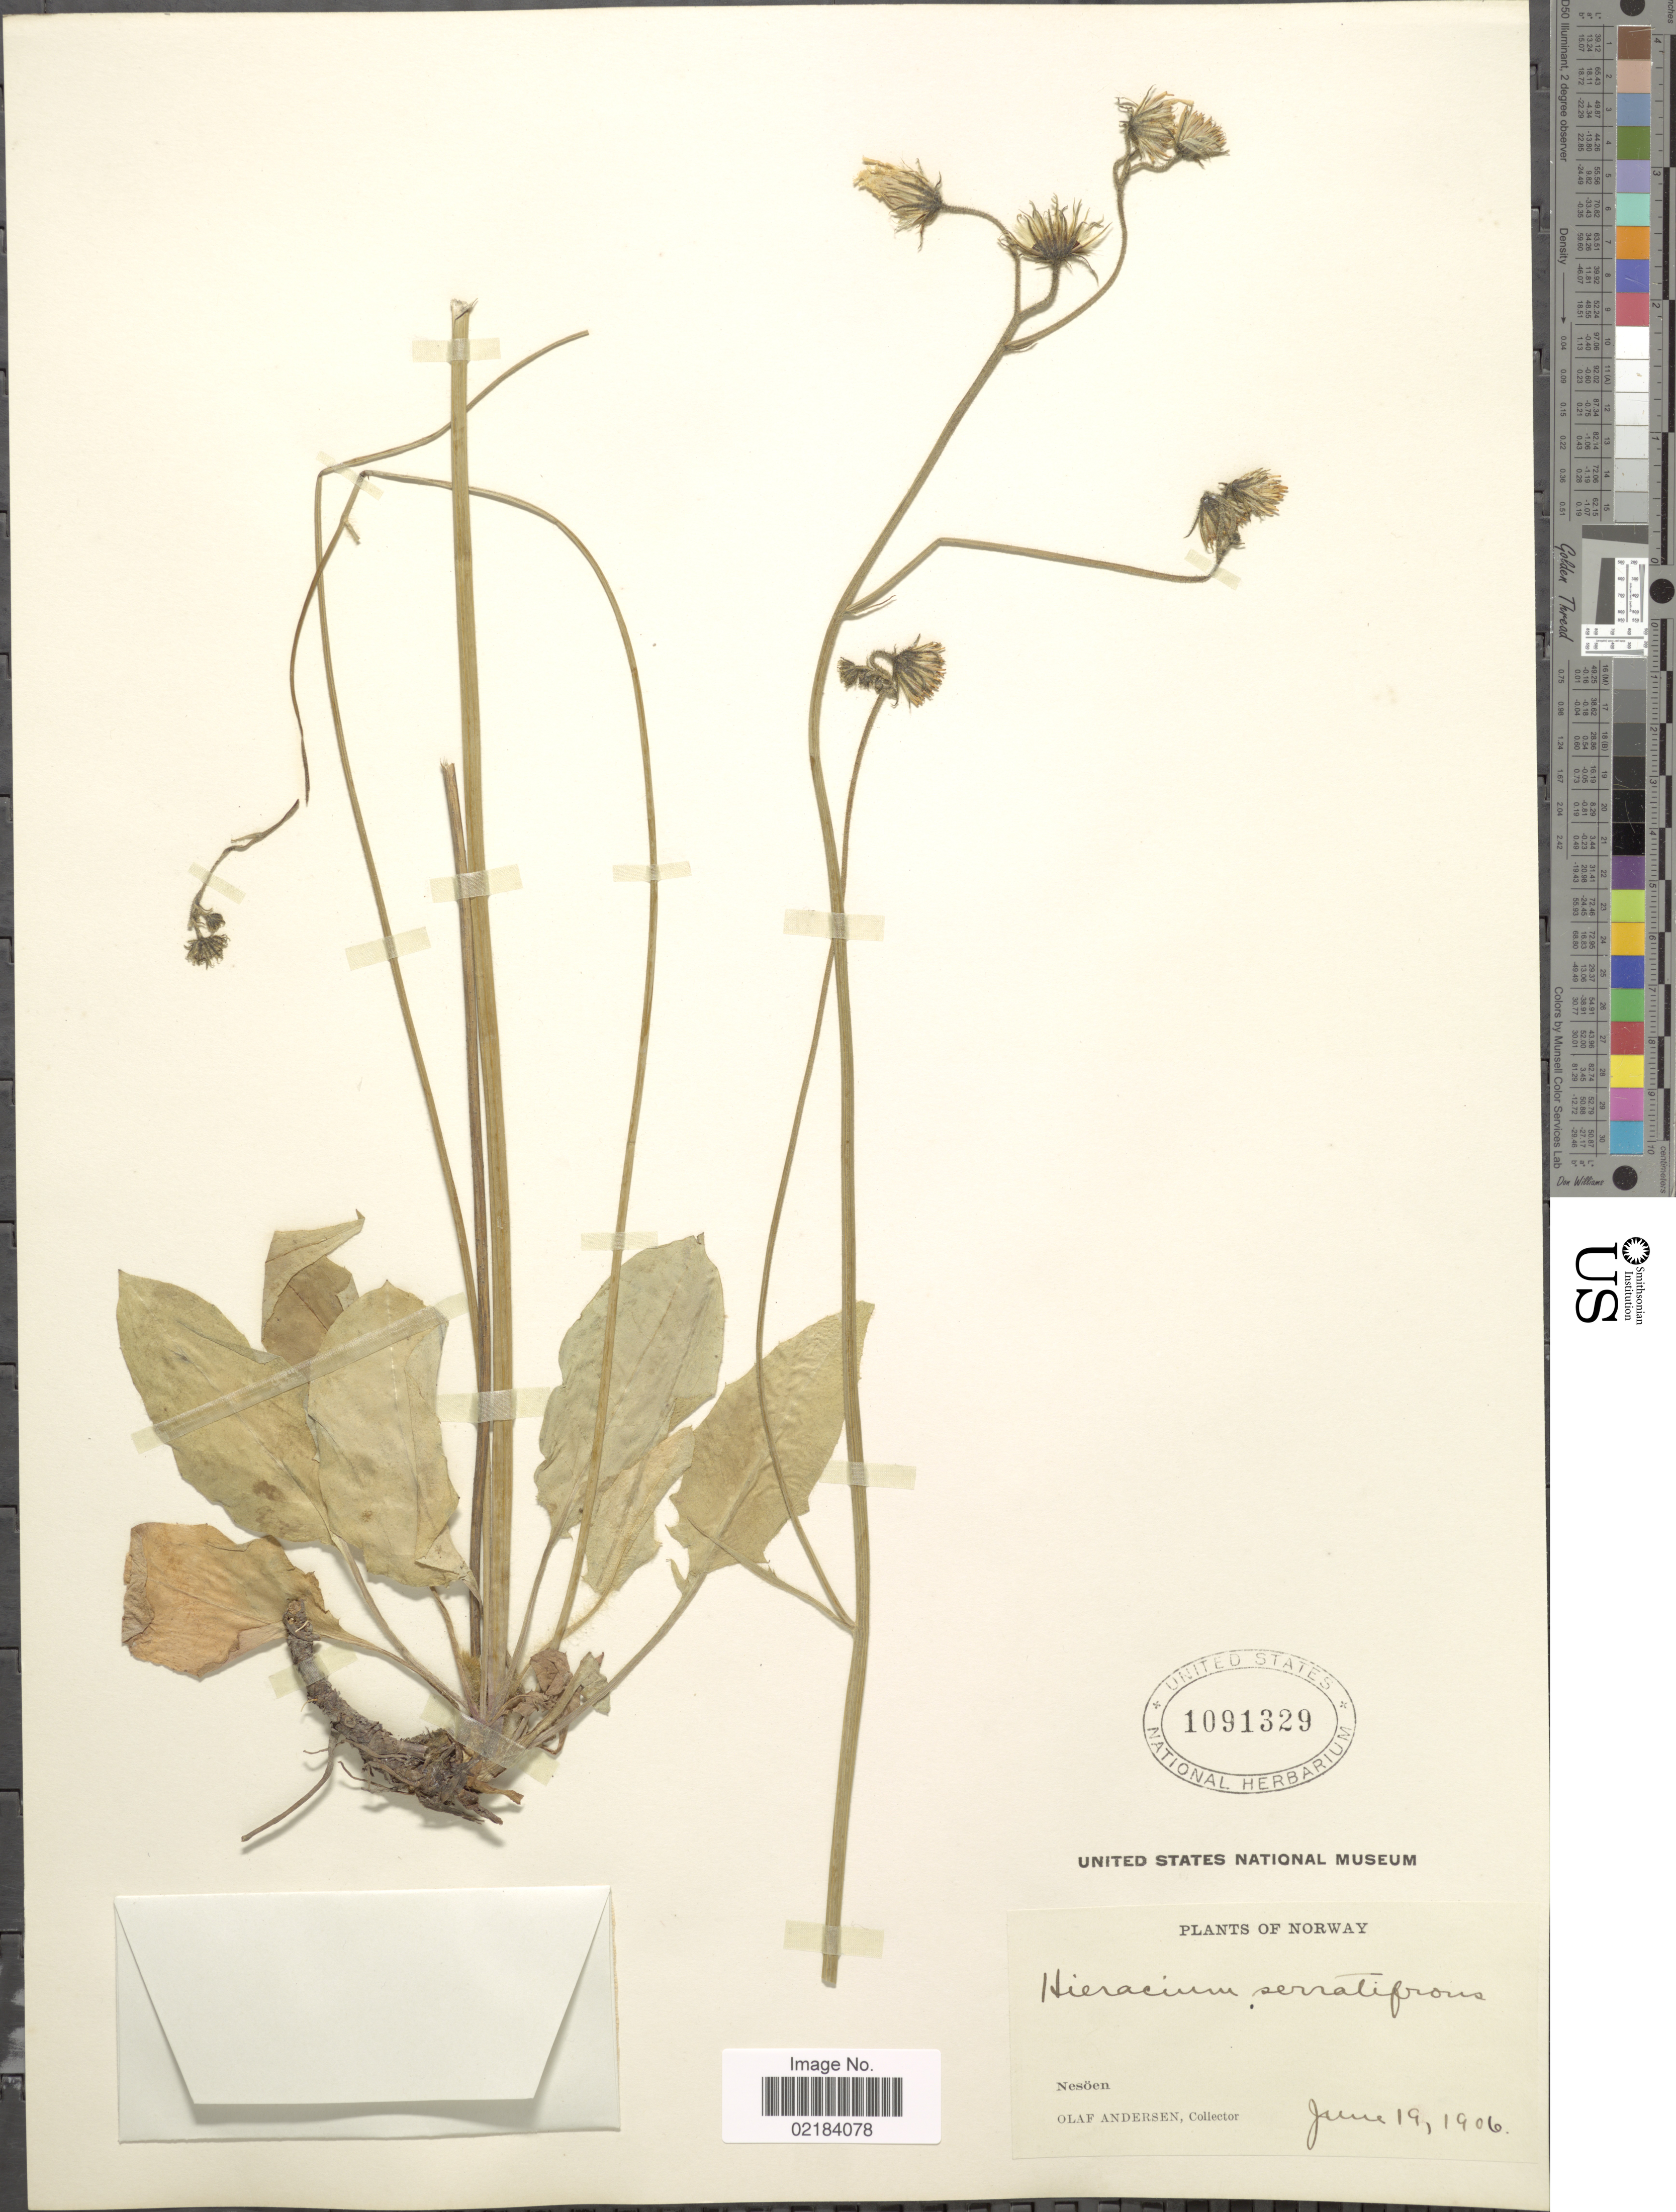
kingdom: Plantae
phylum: Tracheophyta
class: Magnoliopsida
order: Asterales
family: Asteraceae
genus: Hieracium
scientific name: Hieracium neoserratifrons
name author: T. Tyler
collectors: O. Andersen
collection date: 1906-06-19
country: Norway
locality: Nesöen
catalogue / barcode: US 1091329